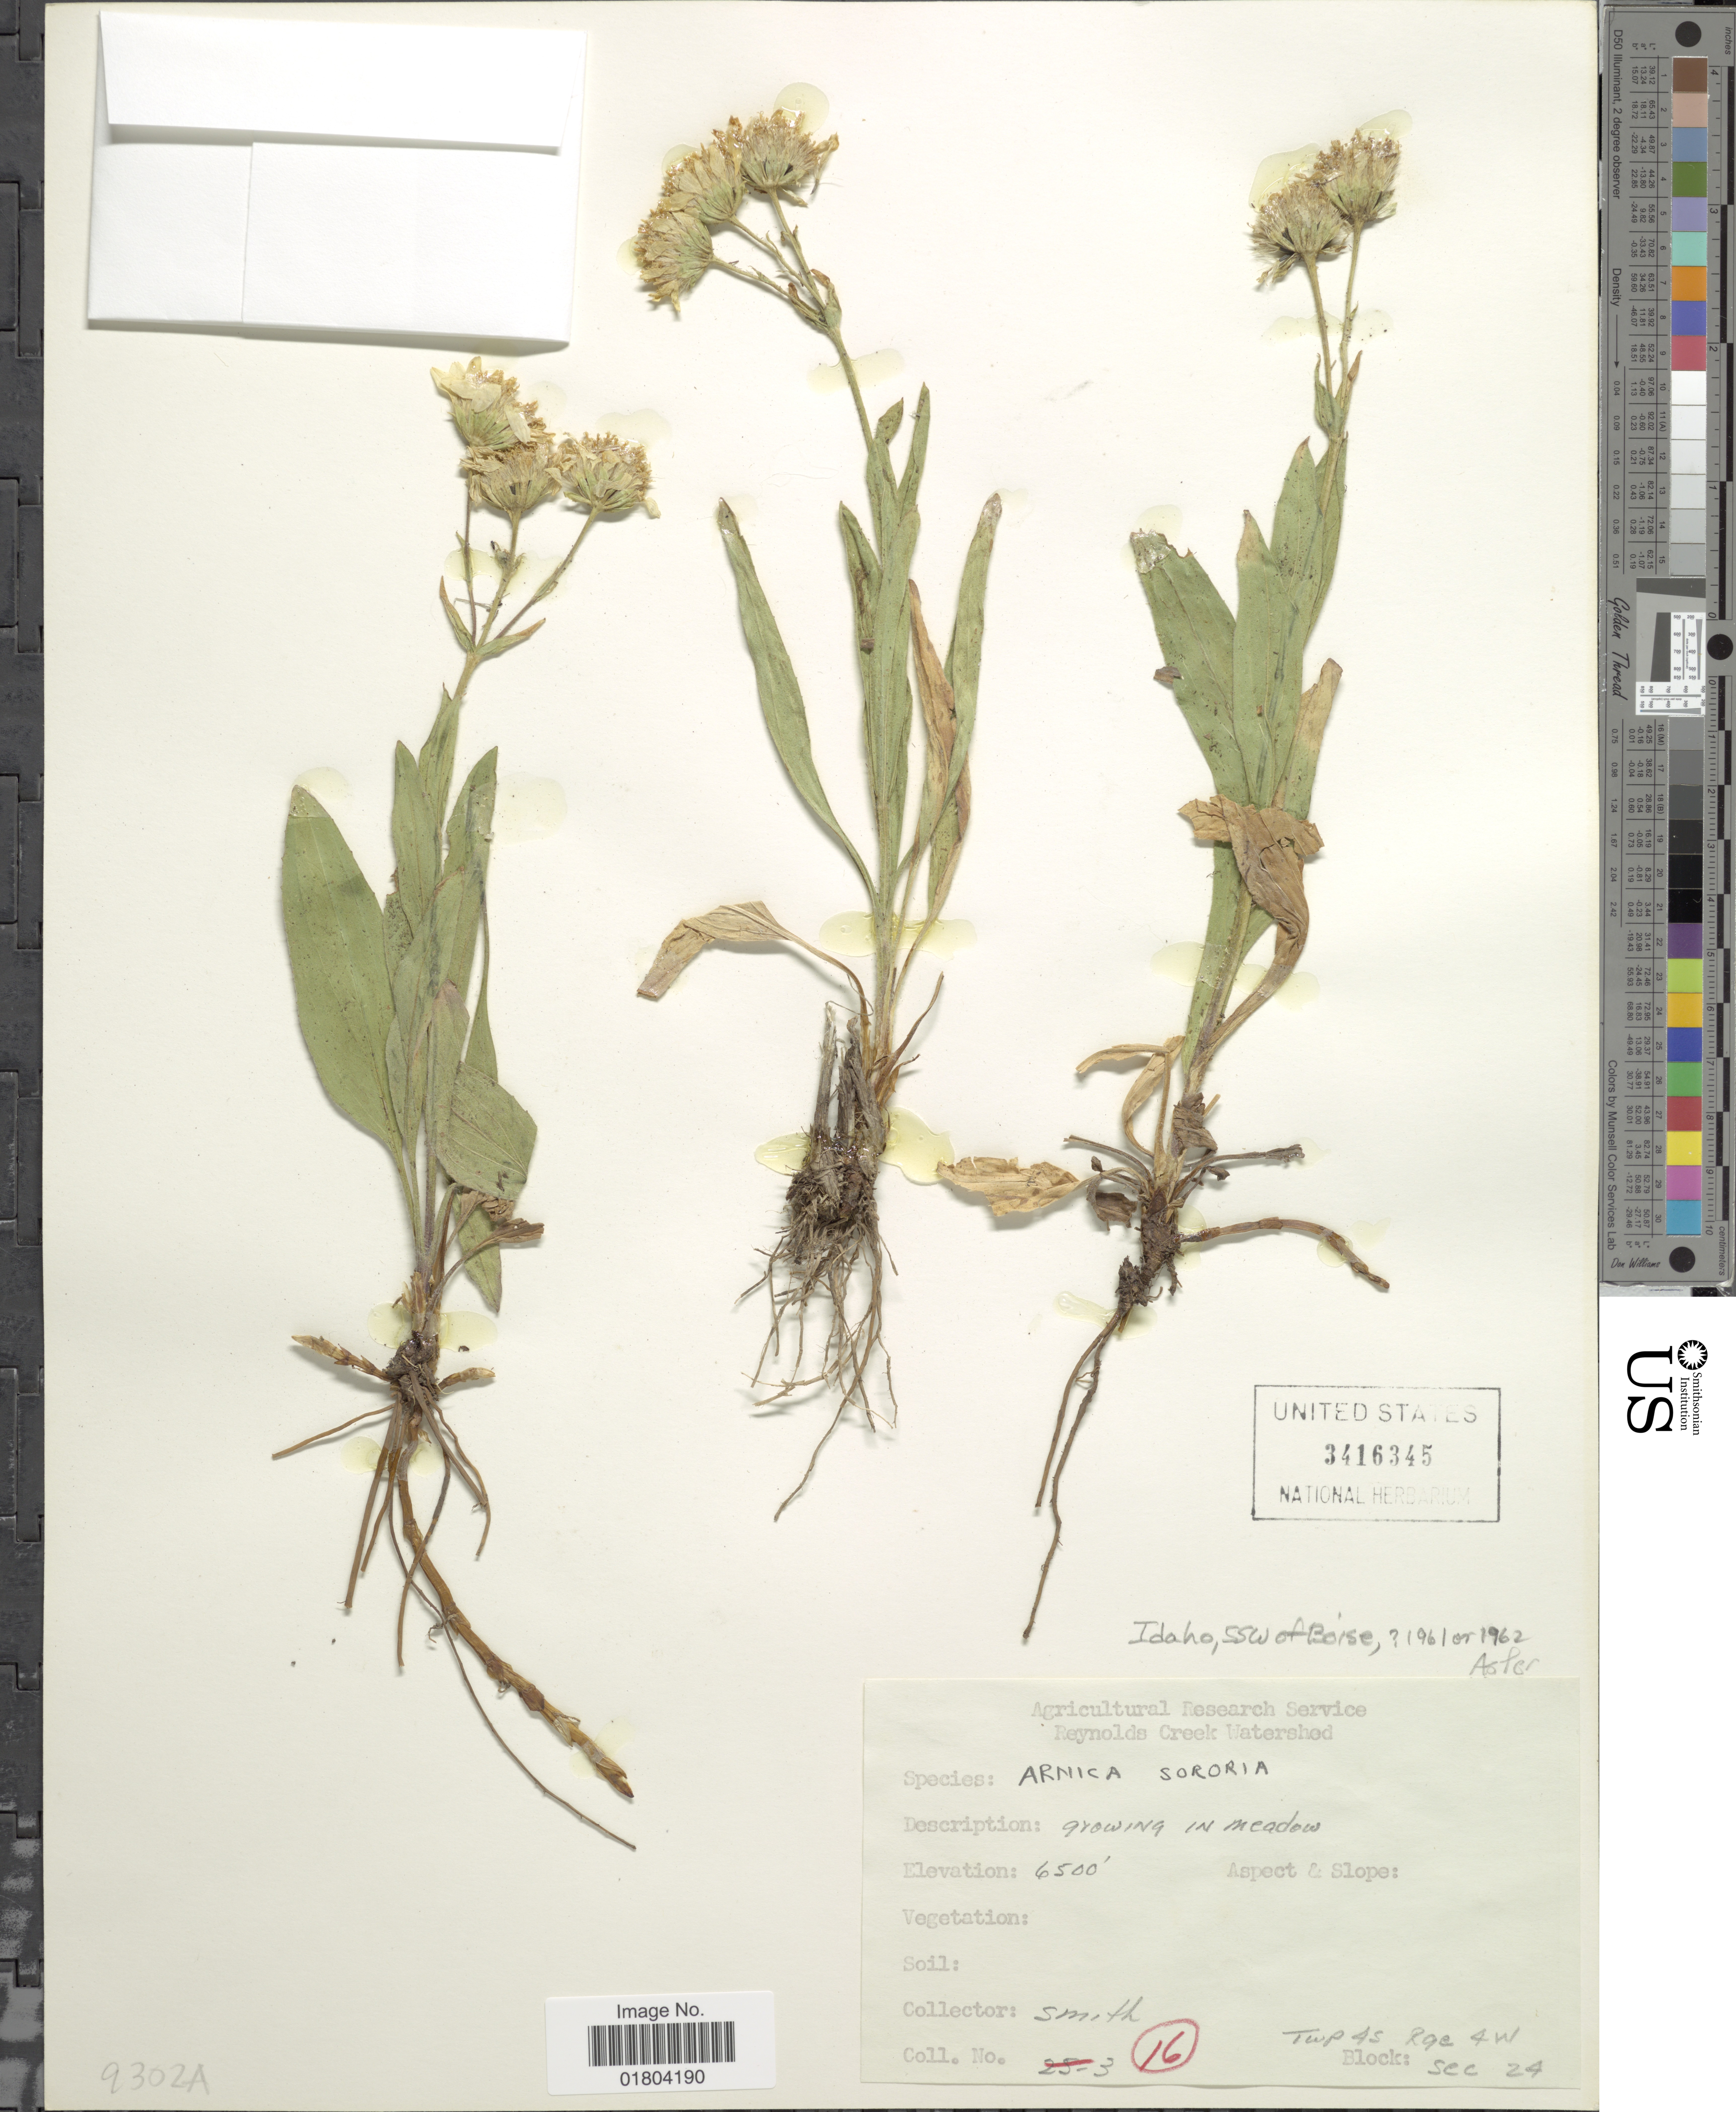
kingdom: Plantae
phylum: Tracheophyta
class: Magnoliopsida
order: Asterales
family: Asteraceae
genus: Arnica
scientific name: Arnica sororia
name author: Greene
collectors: -- Smith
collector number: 16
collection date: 1961/1962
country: United States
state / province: Idaho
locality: SSW of Boise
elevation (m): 1981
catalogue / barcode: US 3416345